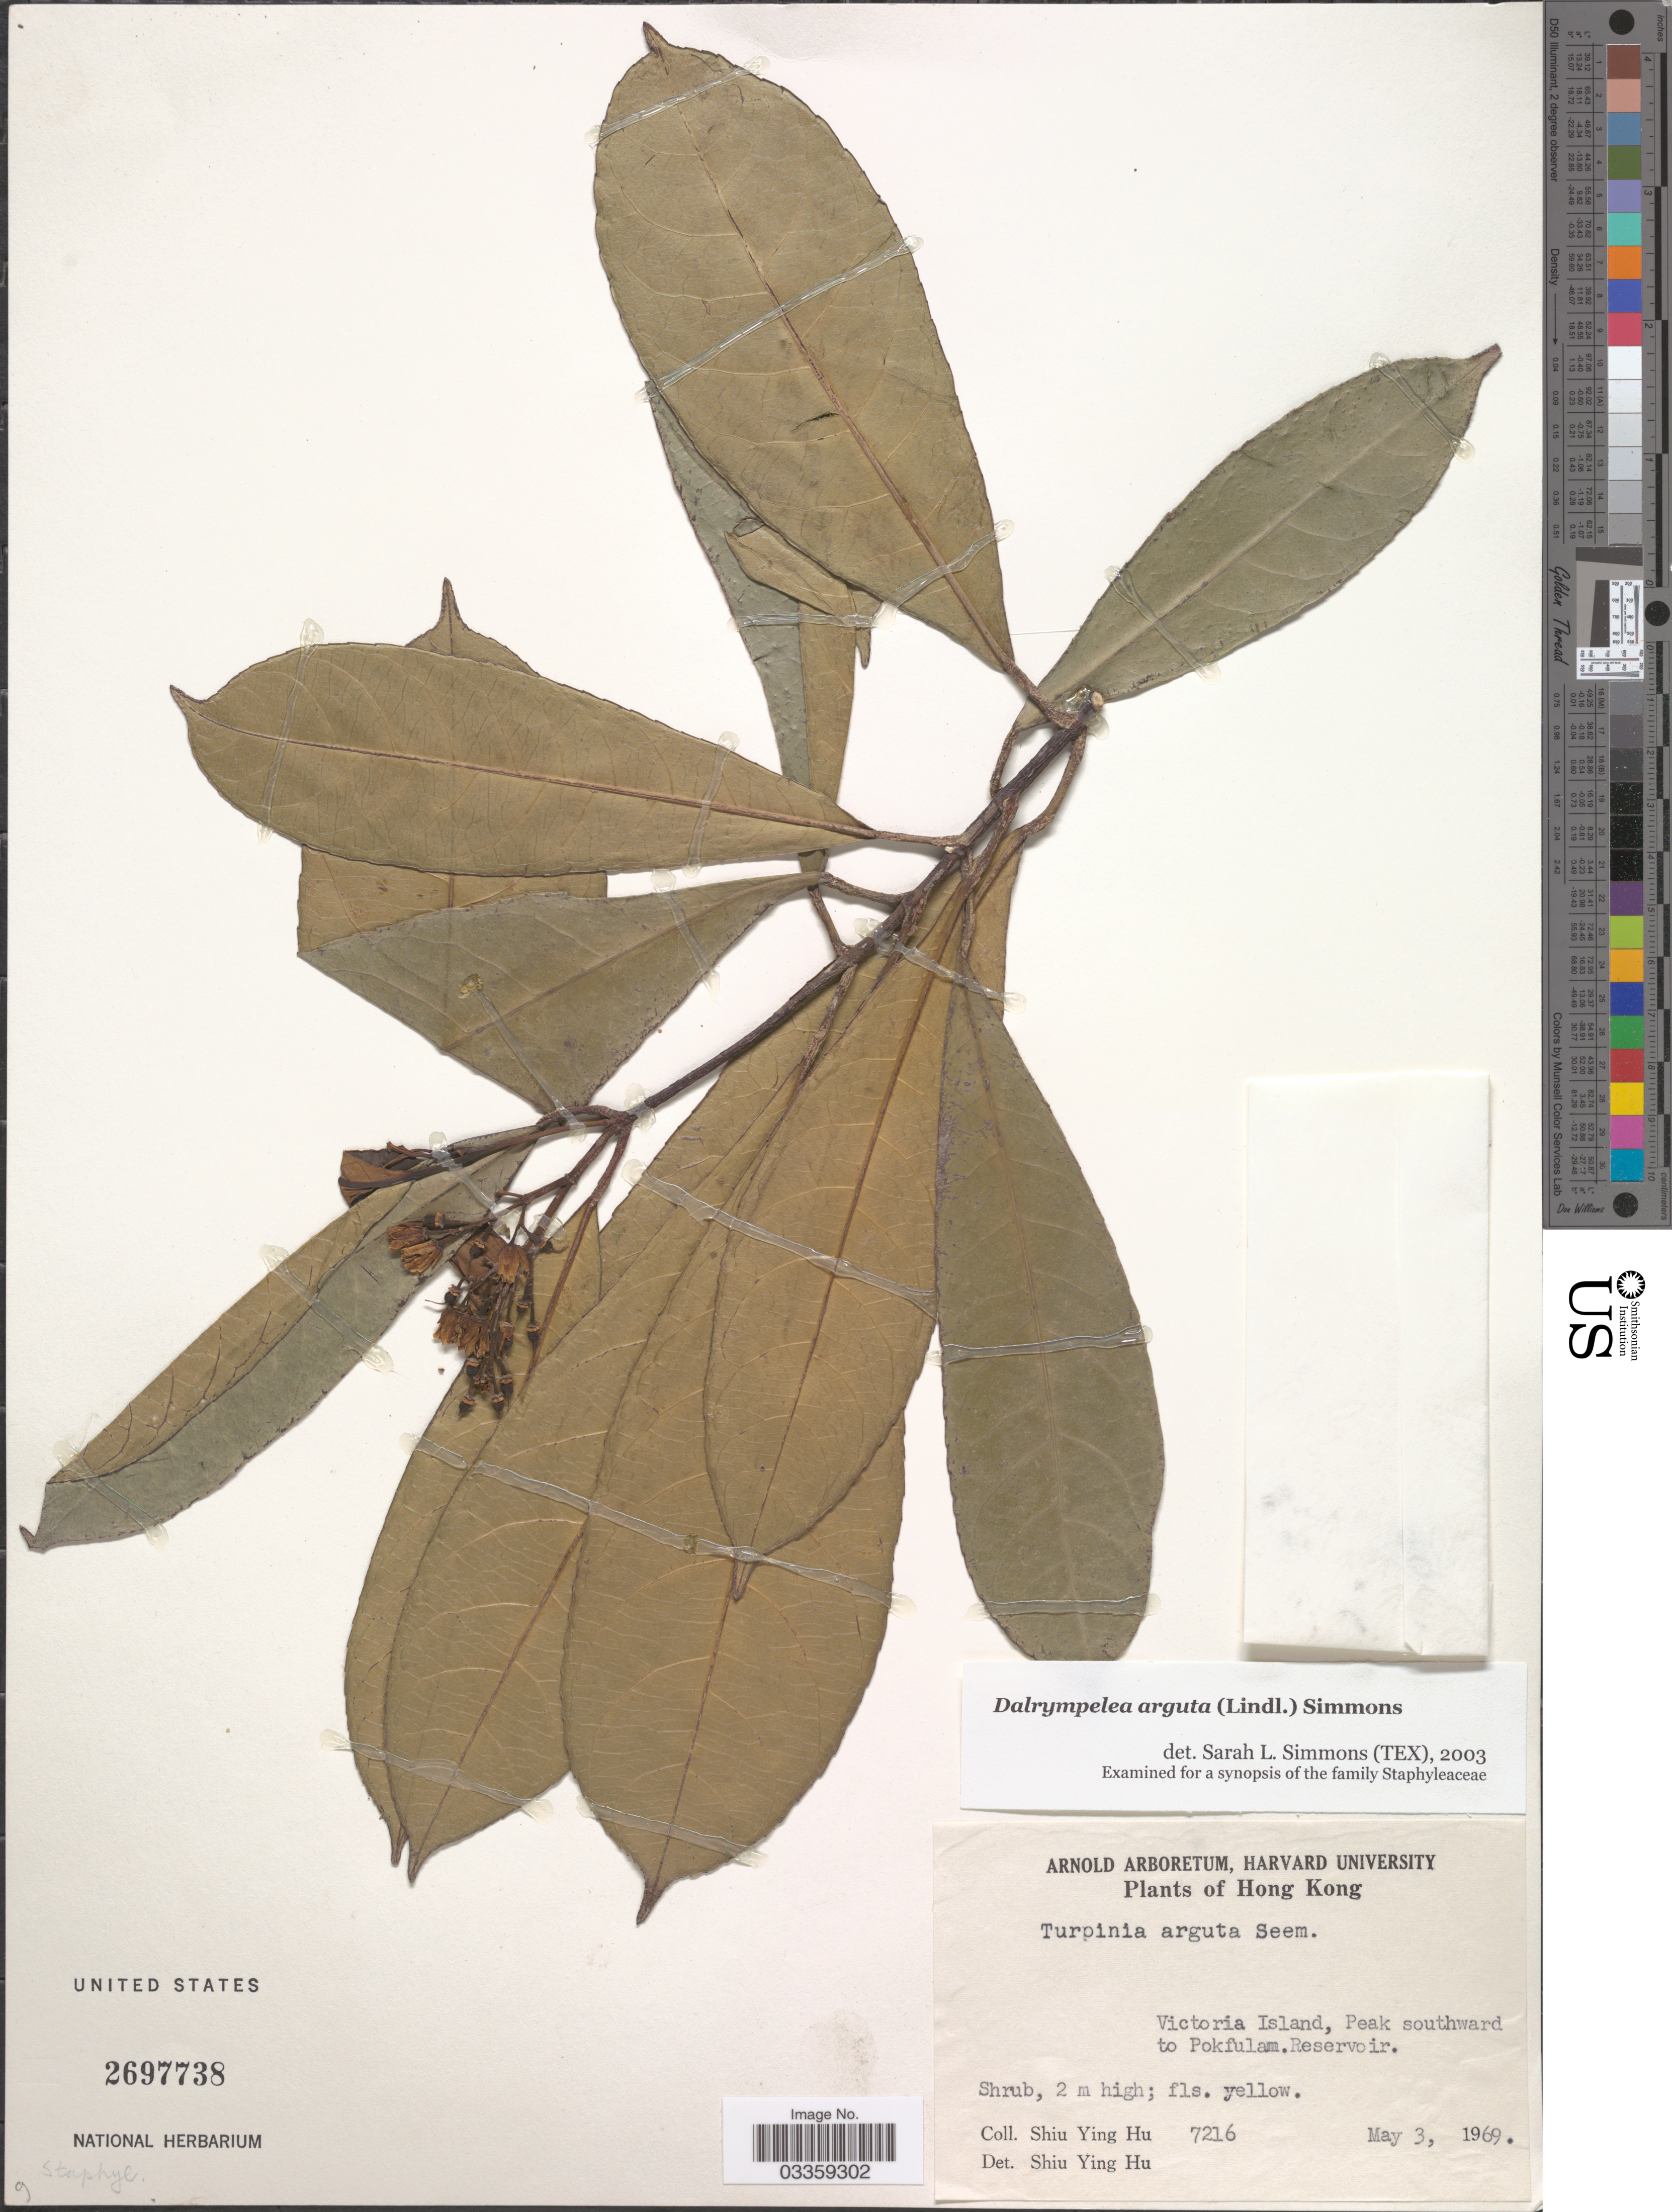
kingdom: Plantae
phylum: Tracheophyta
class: Magnoliopsida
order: Crossosomatales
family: Staphyleaceae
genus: Turpinia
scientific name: Turpinia arguta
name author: (Lindl.) Seem.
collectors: S. Y. Hu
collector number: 7216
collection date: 1969-05-03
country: China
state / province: Hong Kong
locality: Victoria Island, Peak southward to Pokfulam. Reservoir.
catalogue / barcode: US 2697738